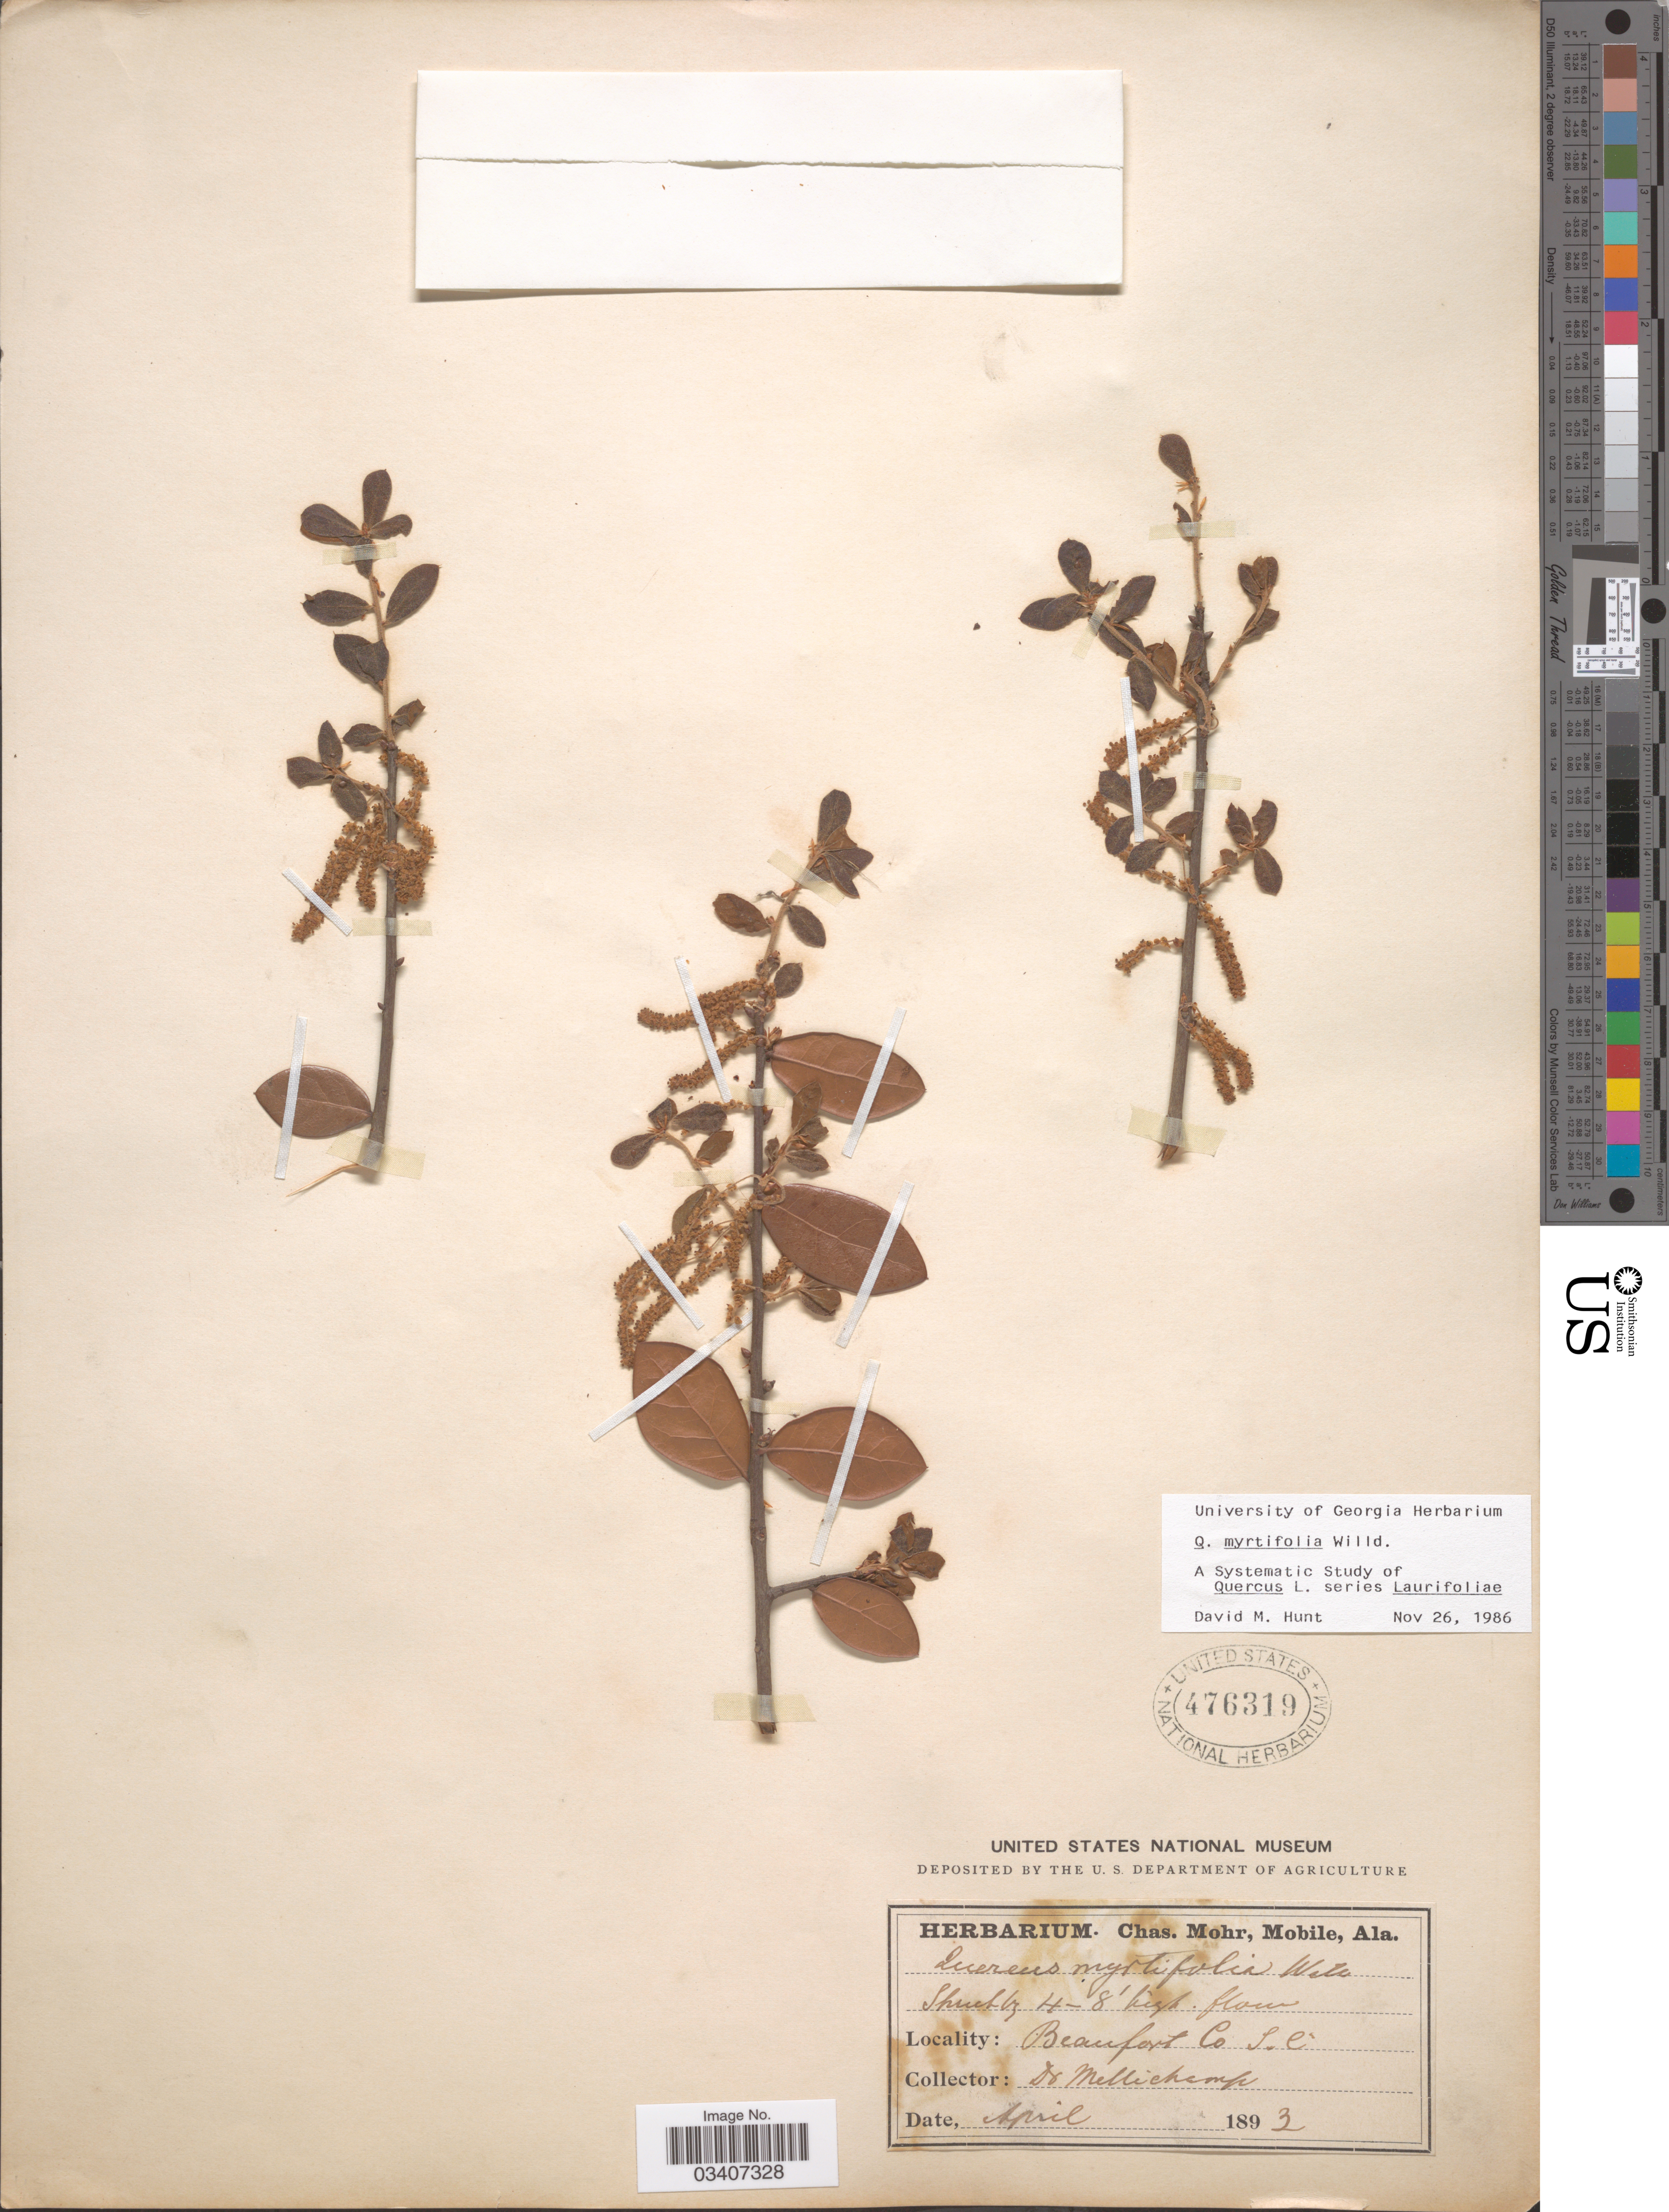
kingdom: Plantae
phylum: Tracheophyta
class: Magnoliopsida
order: Fagales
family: Fagaceae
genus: Quercus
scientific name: Quercus myrtifolia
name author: Willd.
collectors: -. Mellichamp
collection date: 1893-04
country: United States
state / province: South Carolina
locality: Beaufort Co.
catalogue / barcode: US 476319